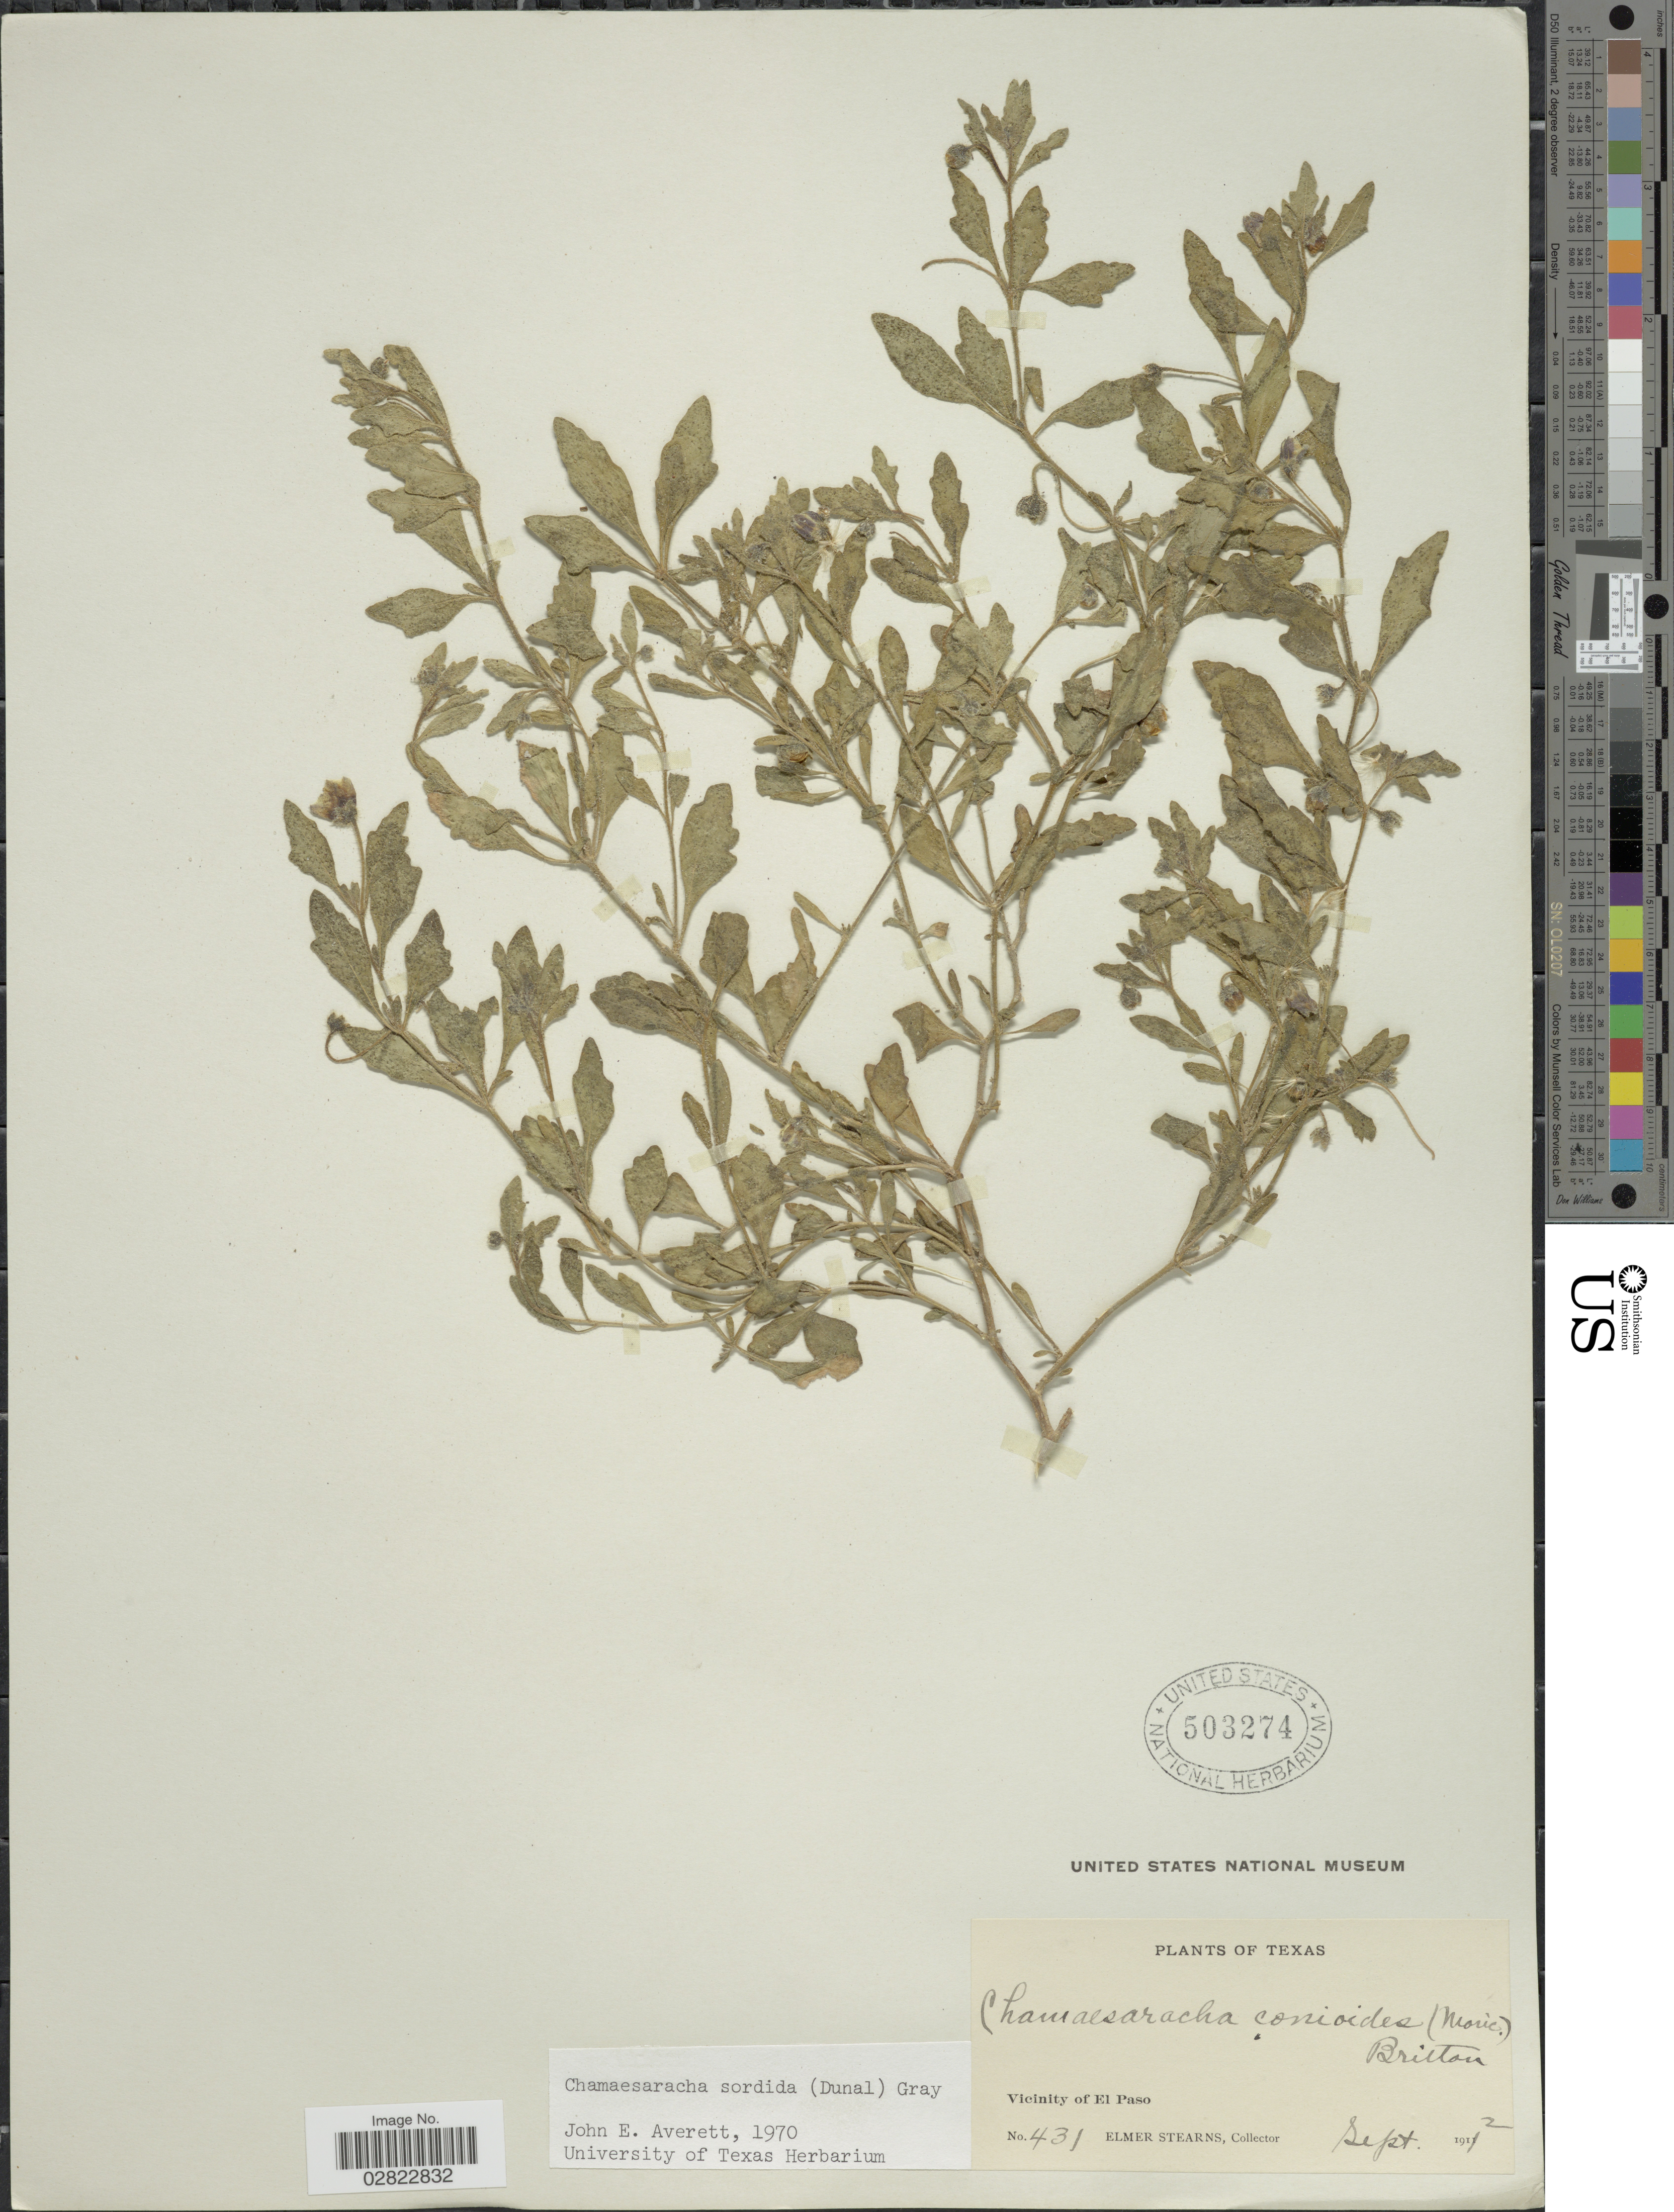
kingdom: Plantae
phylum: Tracheophyta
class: Magnoliopsida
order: Solanales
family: Solanaceae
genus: Chamaesaracha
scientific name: Chamaesaracha sordida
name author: (Dunal) S.F. Gray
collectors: E. Stearns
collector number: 431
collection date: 1912-09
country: United States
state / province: Texas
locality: Vicinity of El Paso.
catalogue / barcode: US 503274